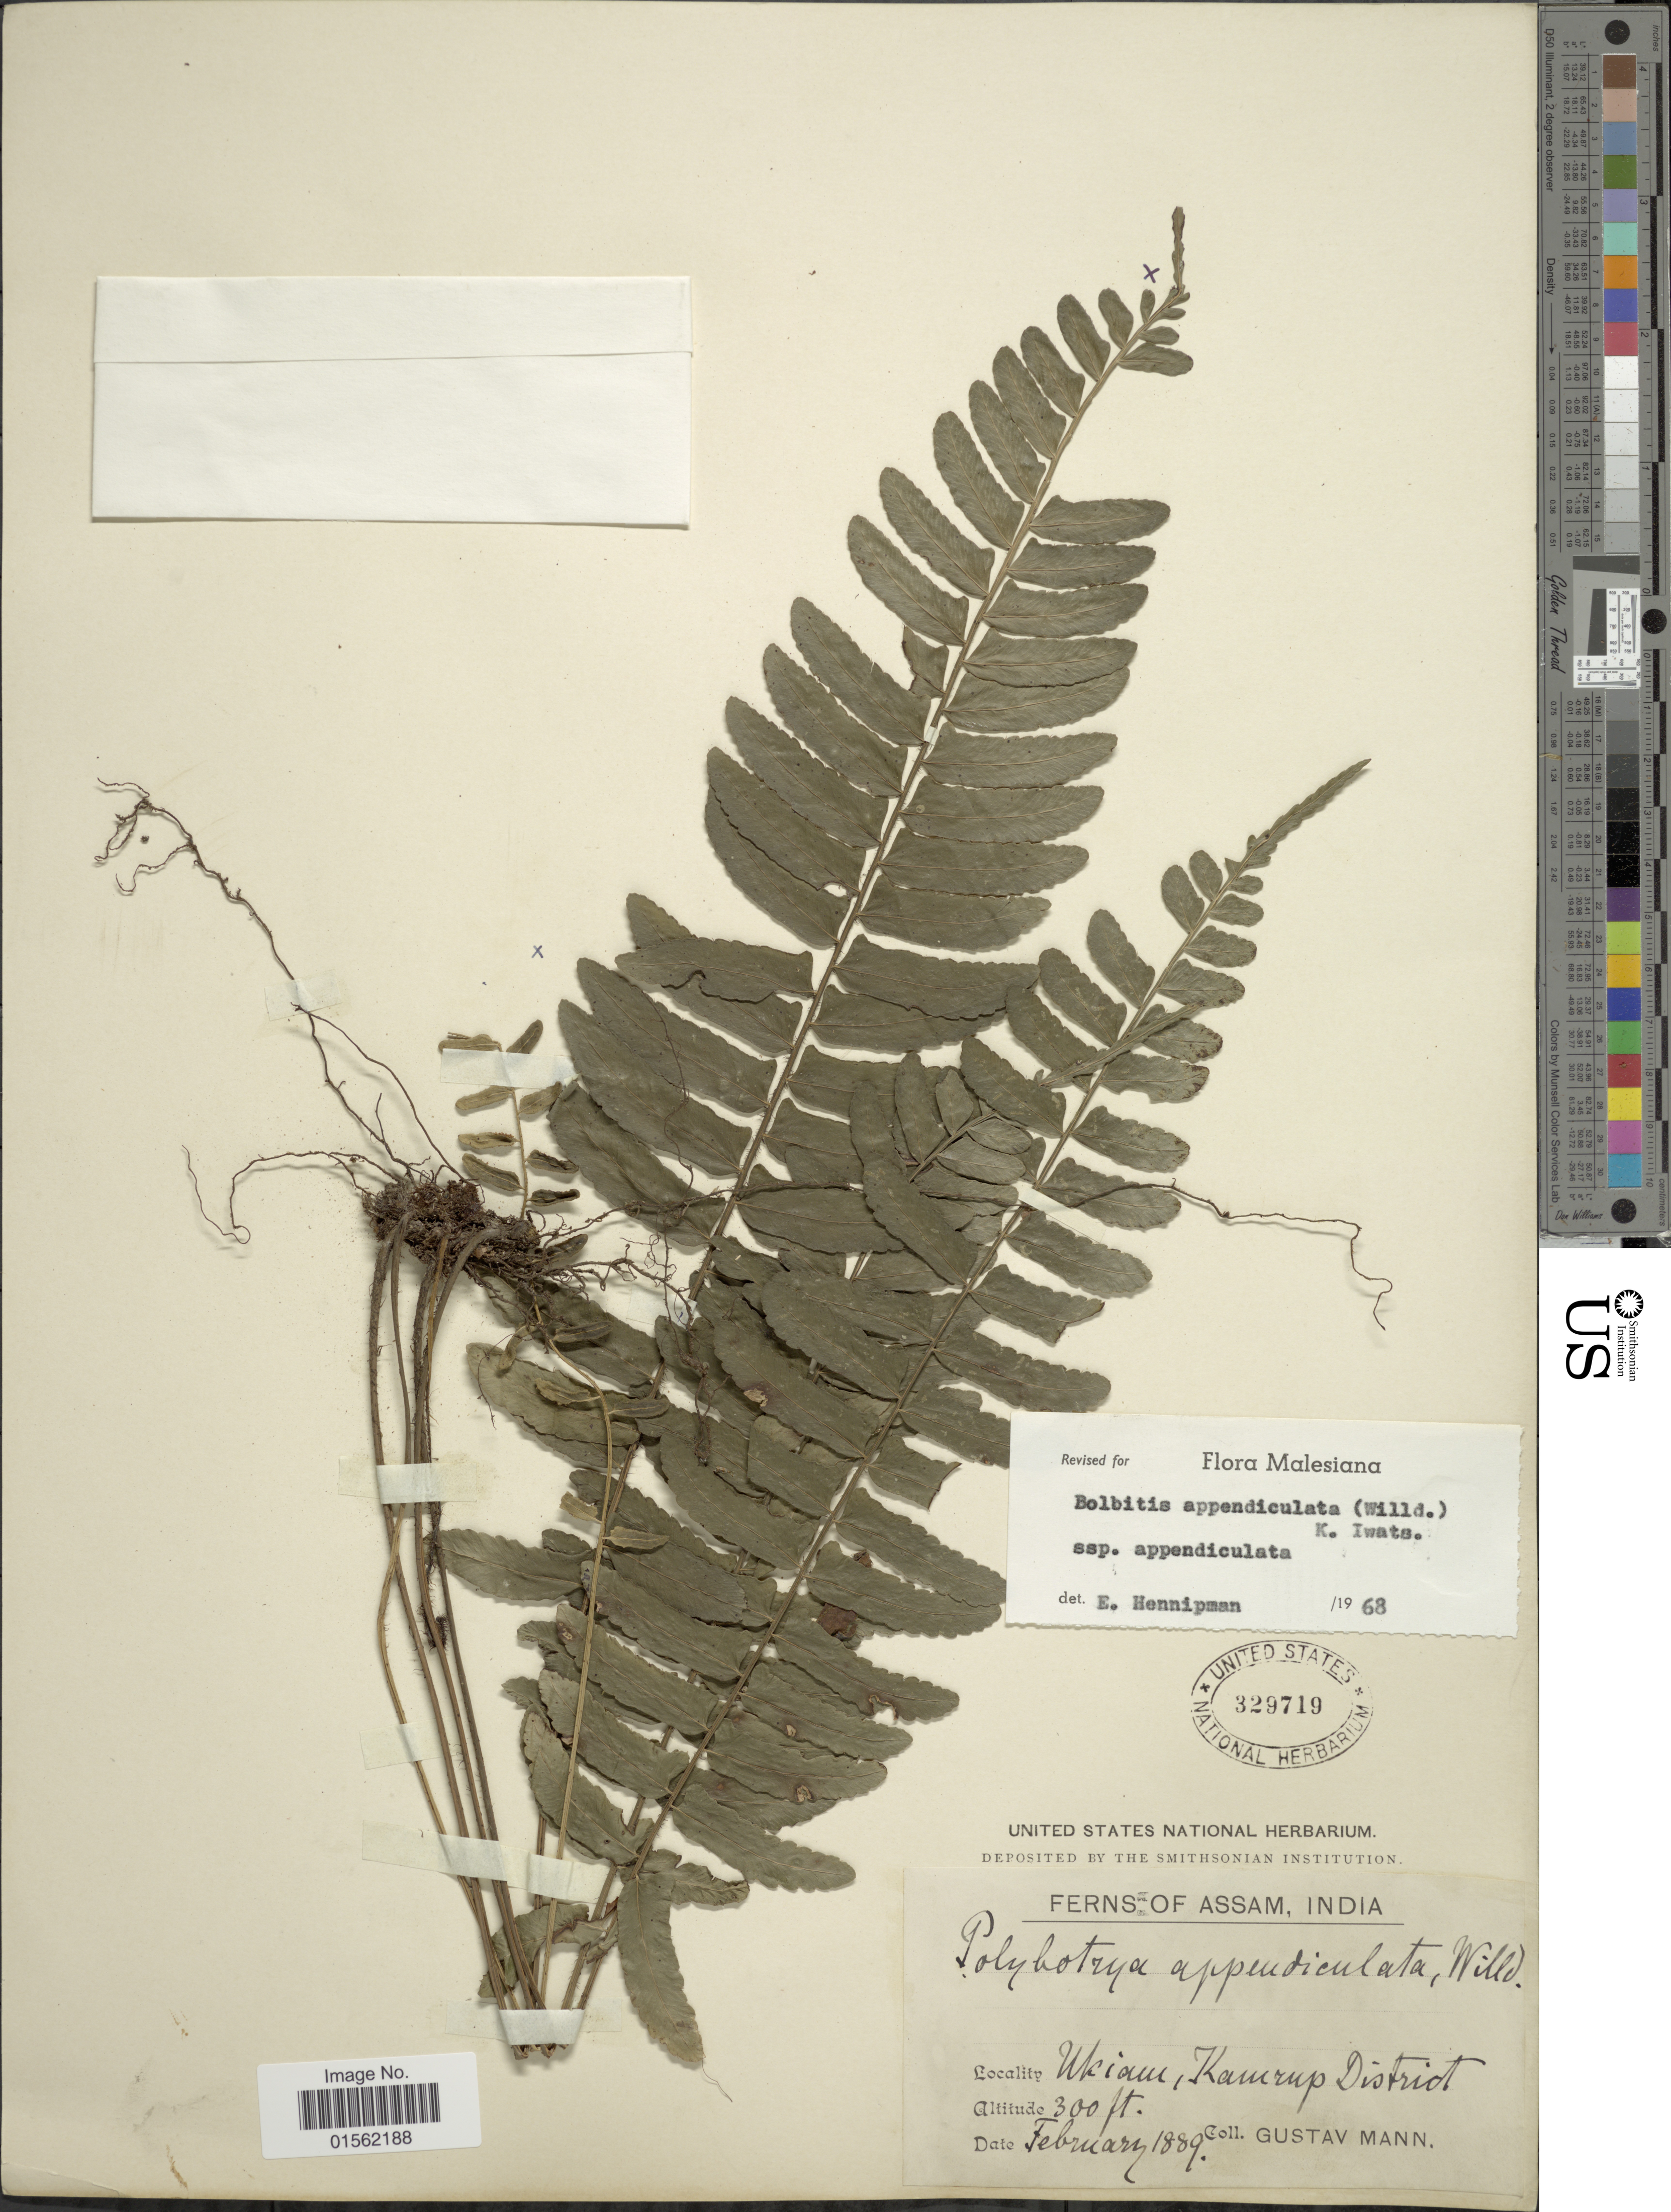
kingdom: Plantae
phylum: Tracheophyta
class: Polypodiopsida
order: Polypodiales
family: Dryopteridaceae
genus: Bolbitis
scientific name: Bolbitis appendiculata var. appendiculata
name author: (Willd.) K. Iwats.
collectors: G. Mann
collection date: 1889-02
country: India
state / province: Assam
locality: India, Ukiam, Kamprup District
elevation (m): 91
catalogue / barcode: US 329719